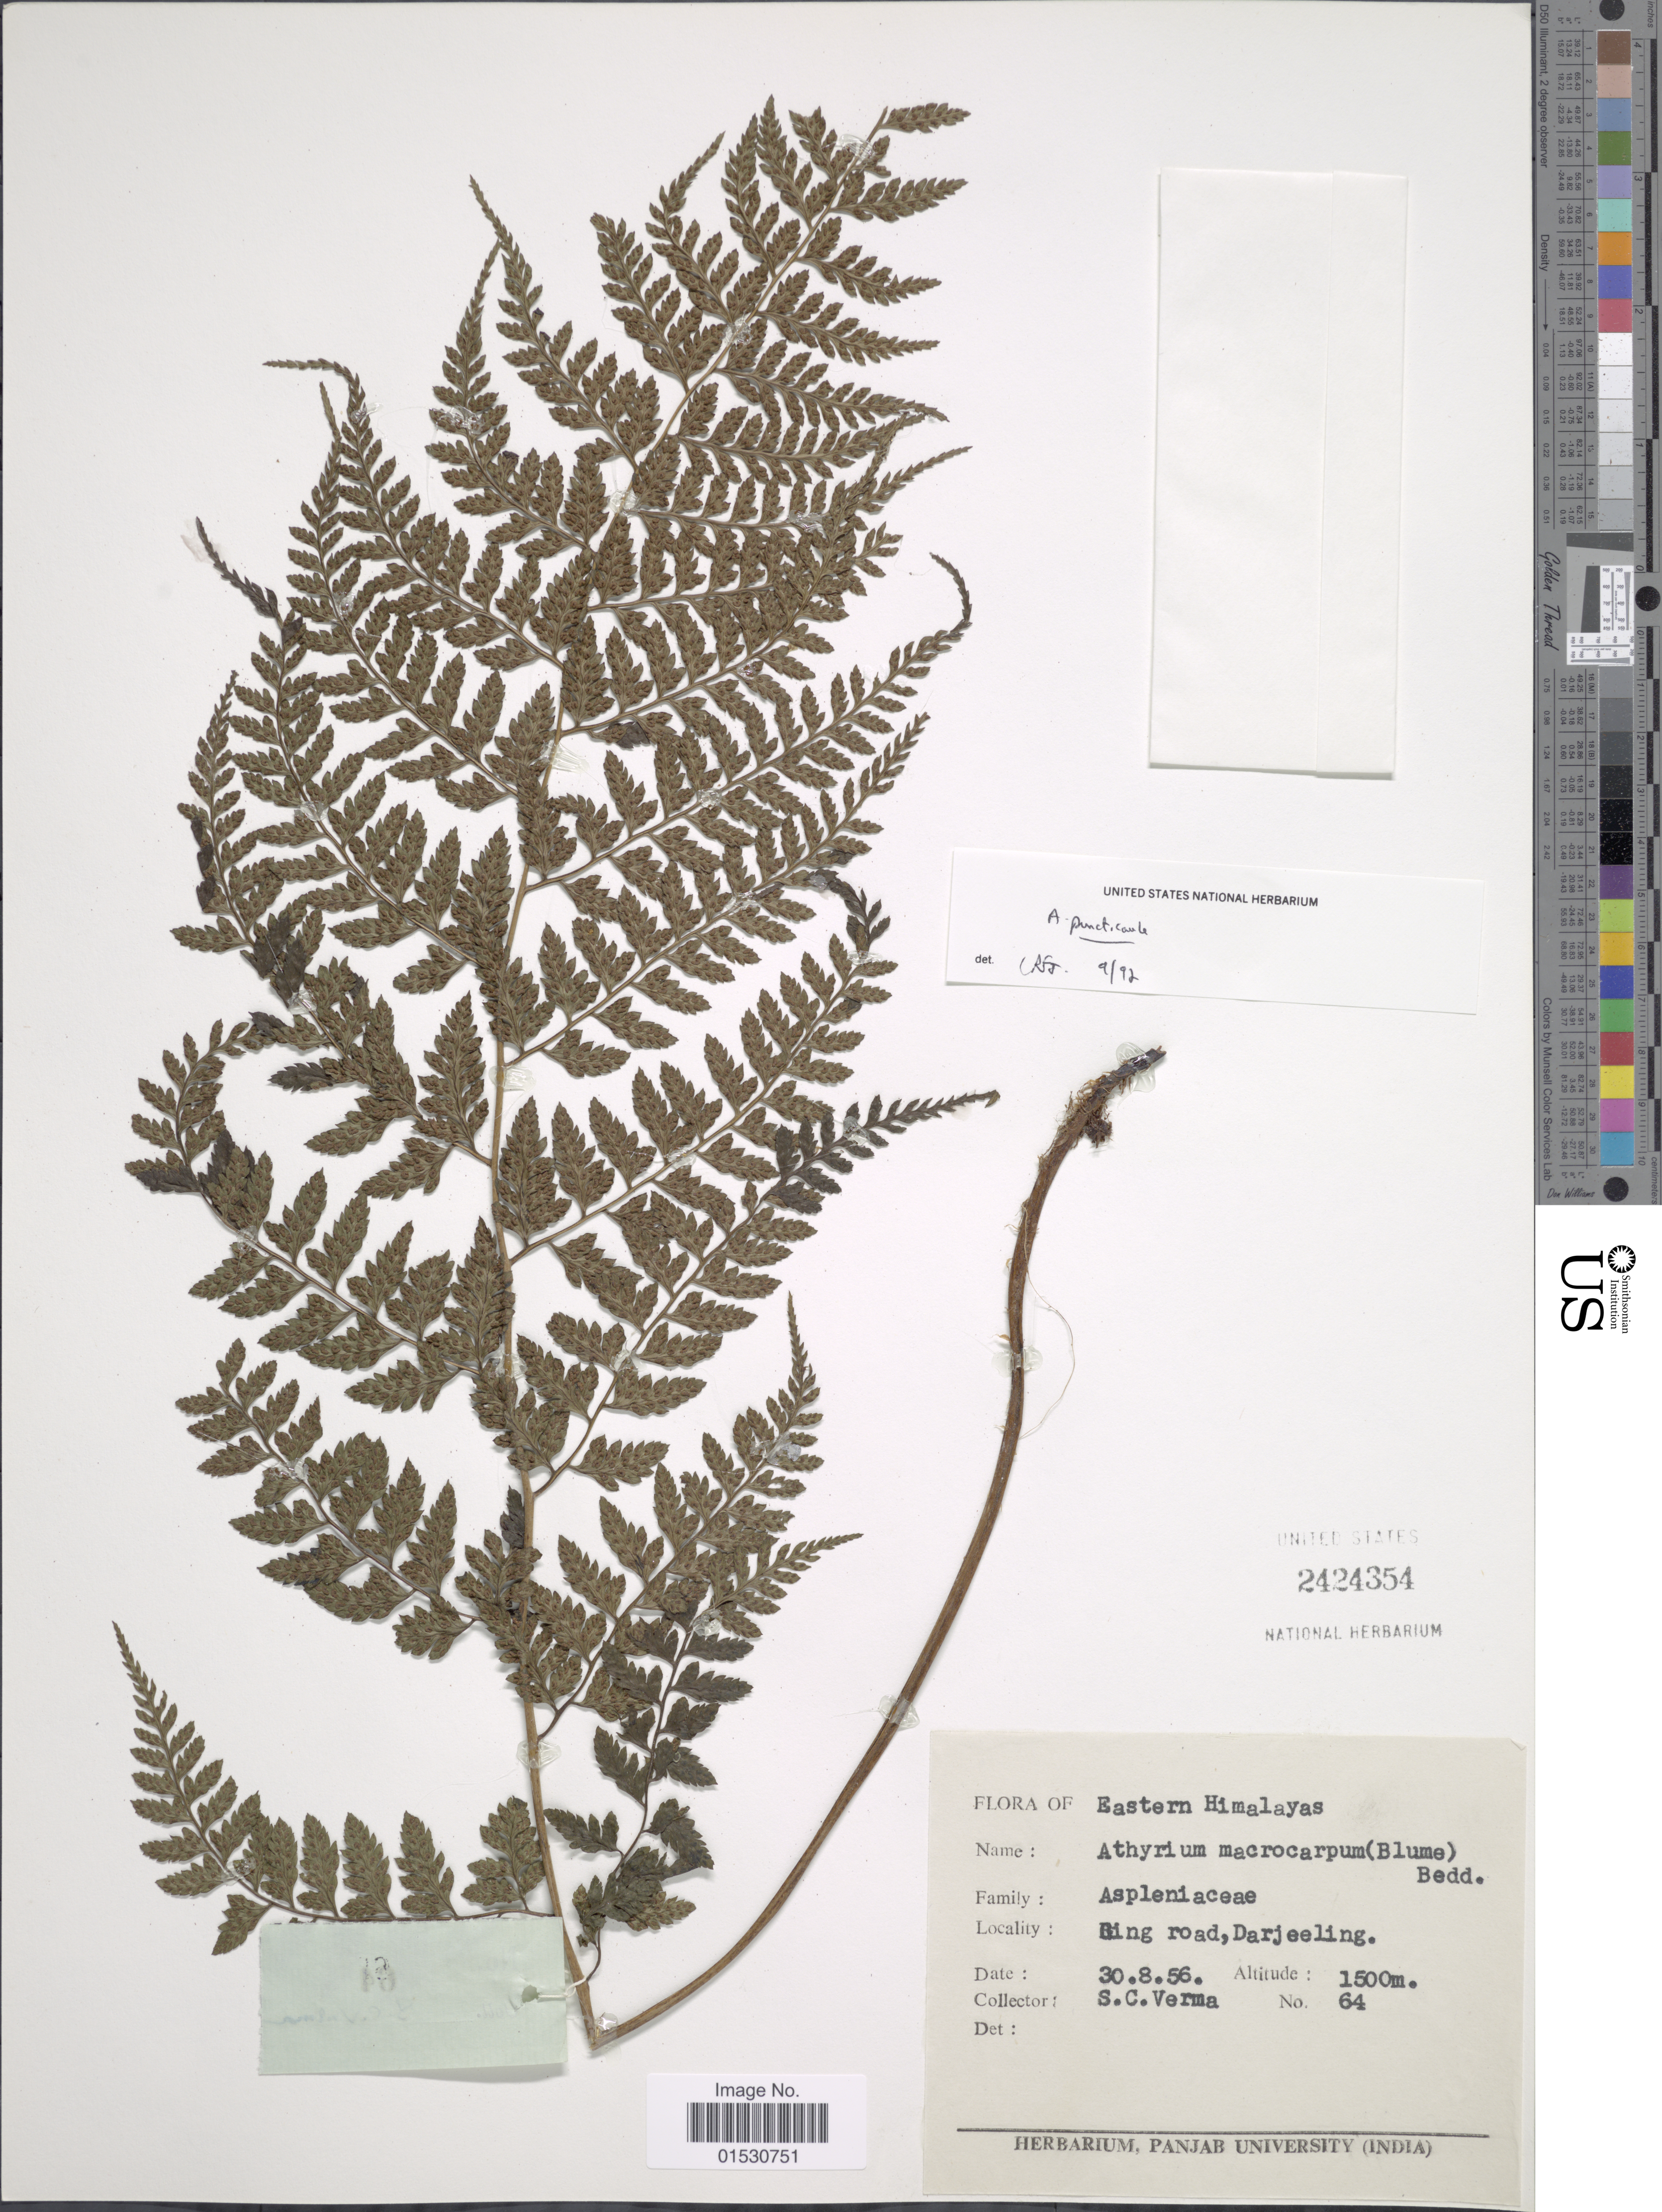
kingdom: Plantae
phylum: Tracheophyta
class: Polypodiopsida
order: Polypodiales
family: Athyriaceae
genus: Athyrium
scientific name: Athyrium macrocarpon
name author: Bedd.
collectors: S. Verma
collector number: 64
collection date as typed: Transcribed d/m/y: 30/8/56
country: India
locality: Eastern Himalayas, Bing road, Darjeeling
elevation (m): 1500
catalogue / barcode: US 2424354